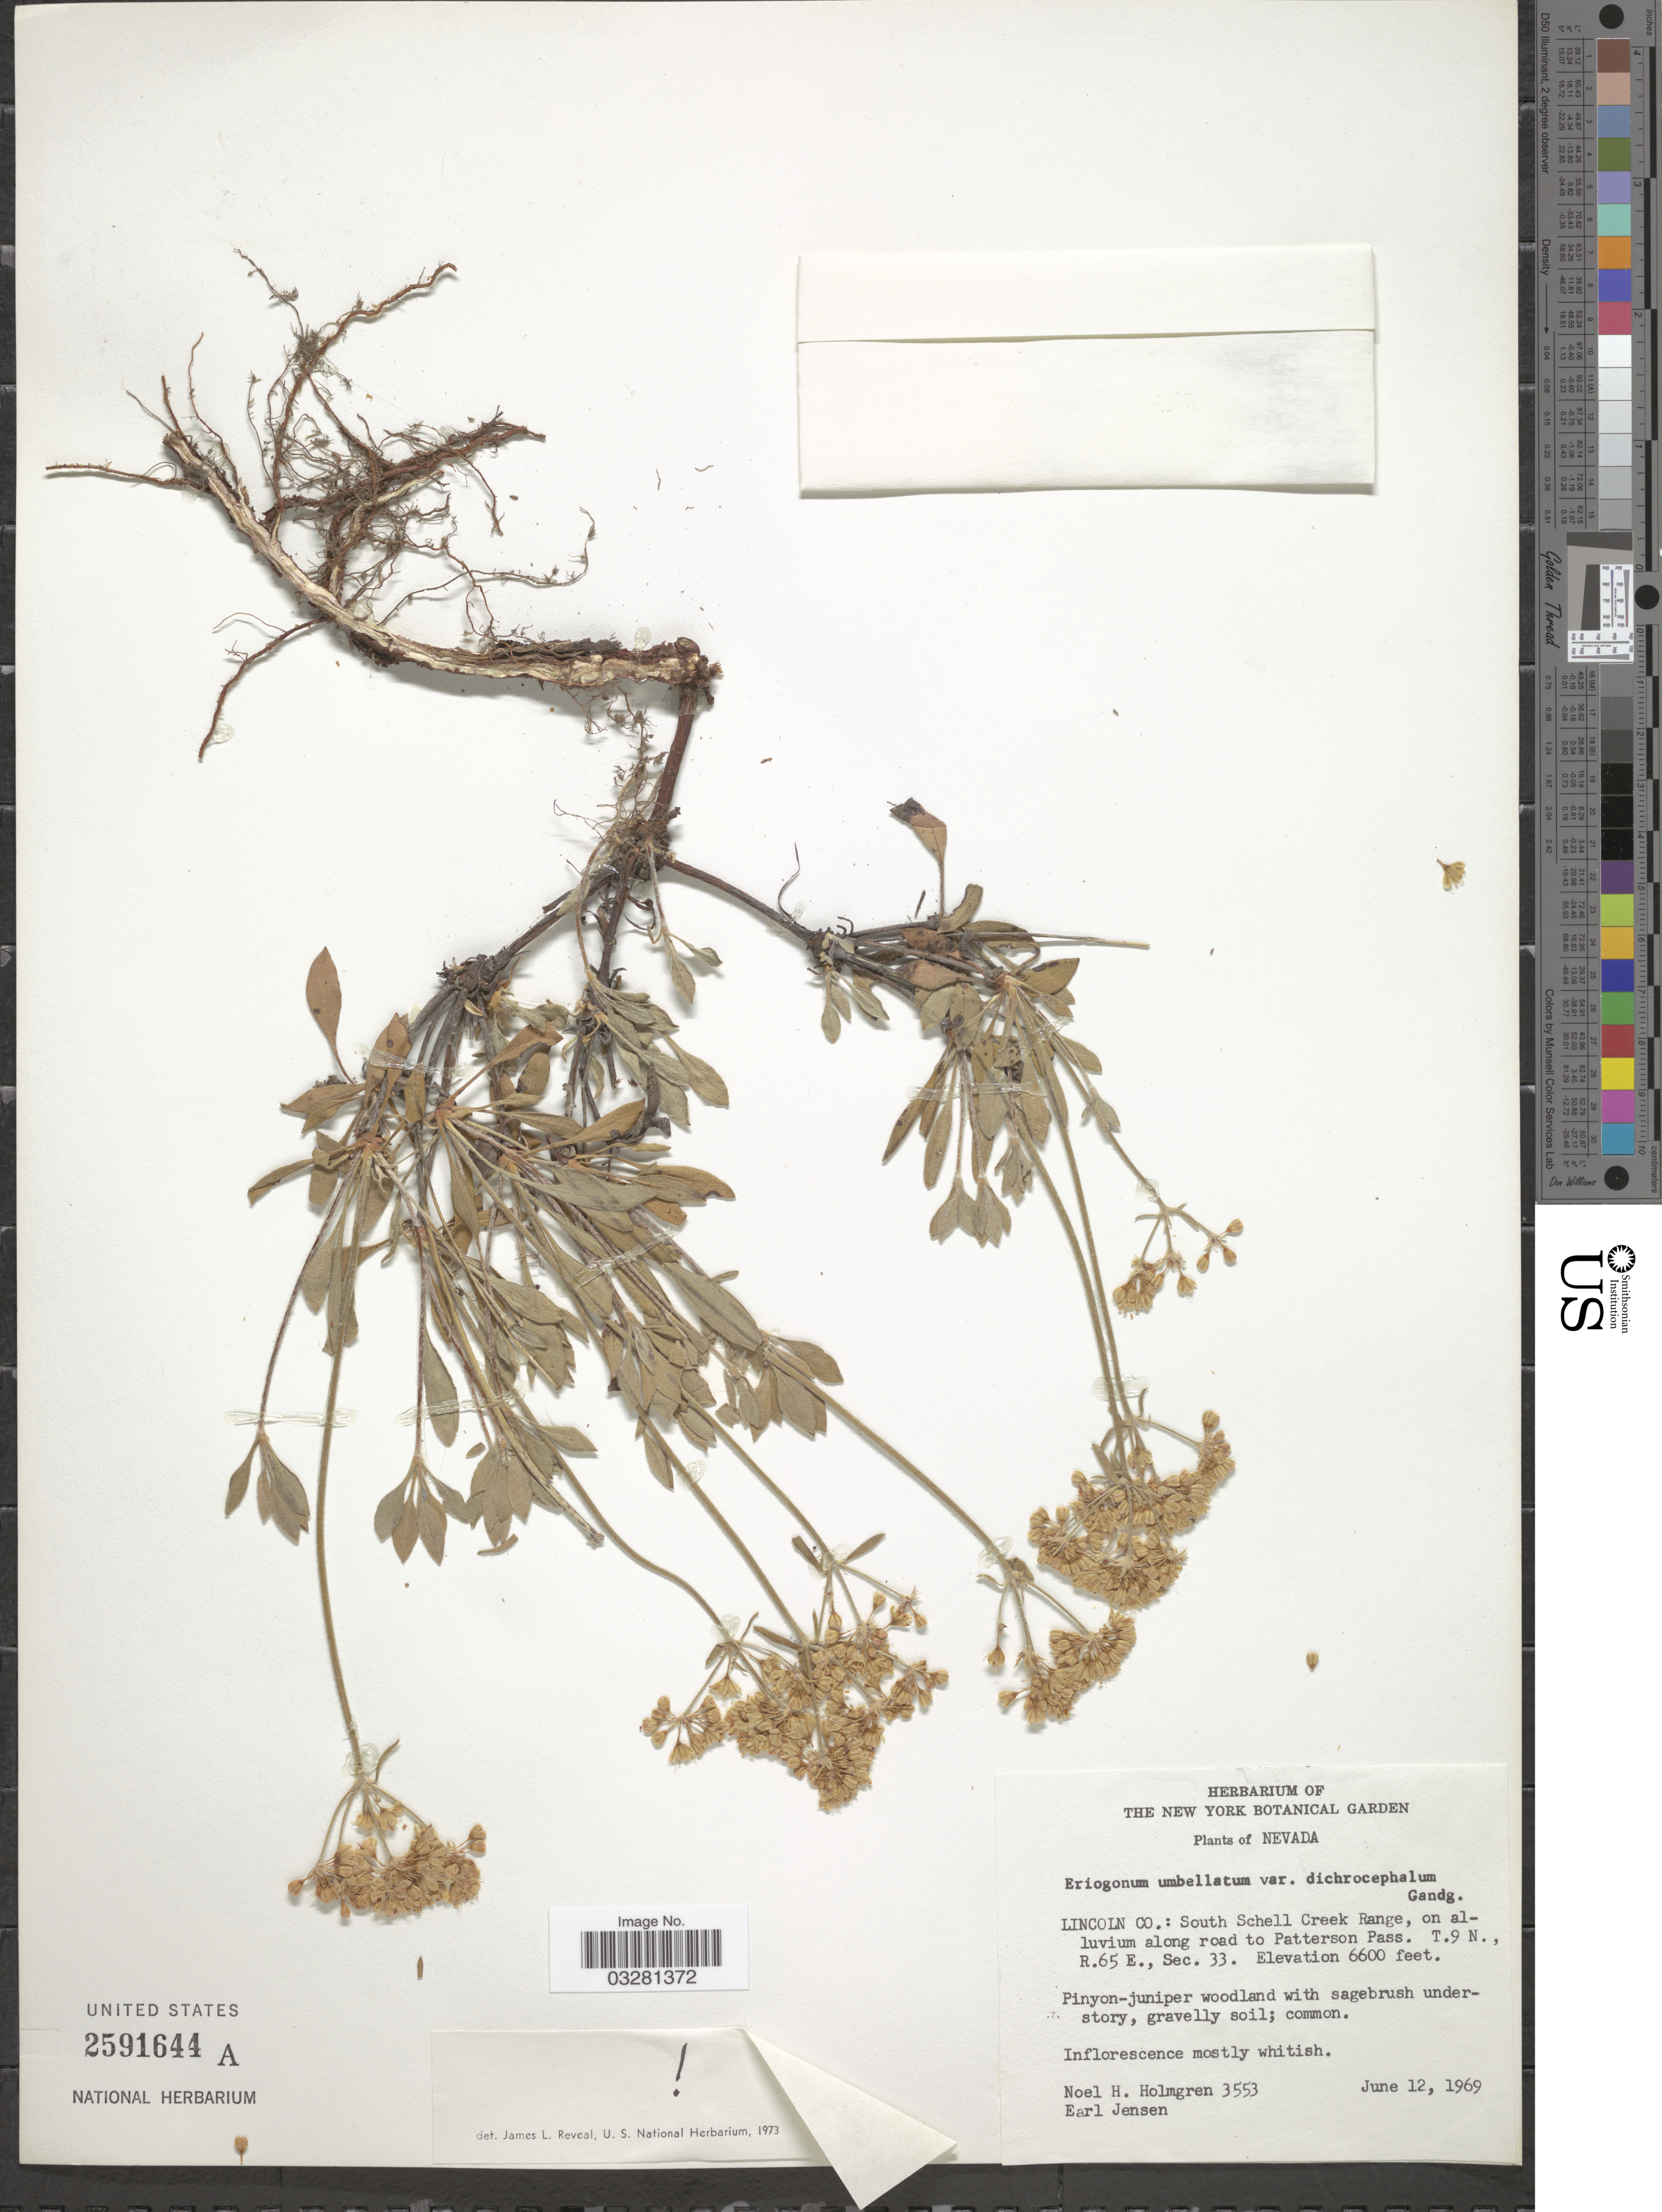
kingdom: Plantae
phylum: Tracheophyta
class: Magnoliopsida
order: Caryophyllales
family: Polygonaceae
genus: Eriogonum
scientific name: Eriogonum umbellatum var. umbellatum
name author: Torr.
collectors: N. H. Holmgren & E. Jensen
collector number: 3553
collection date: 1969-06-12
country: United States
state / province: Nevada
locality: Lincoln Co.: South Schell Creek Range, on alluvium along road to Patterson Pass. T.9N., R.65E., Sec. 33.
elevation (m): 2012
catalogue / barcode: US 2591644A